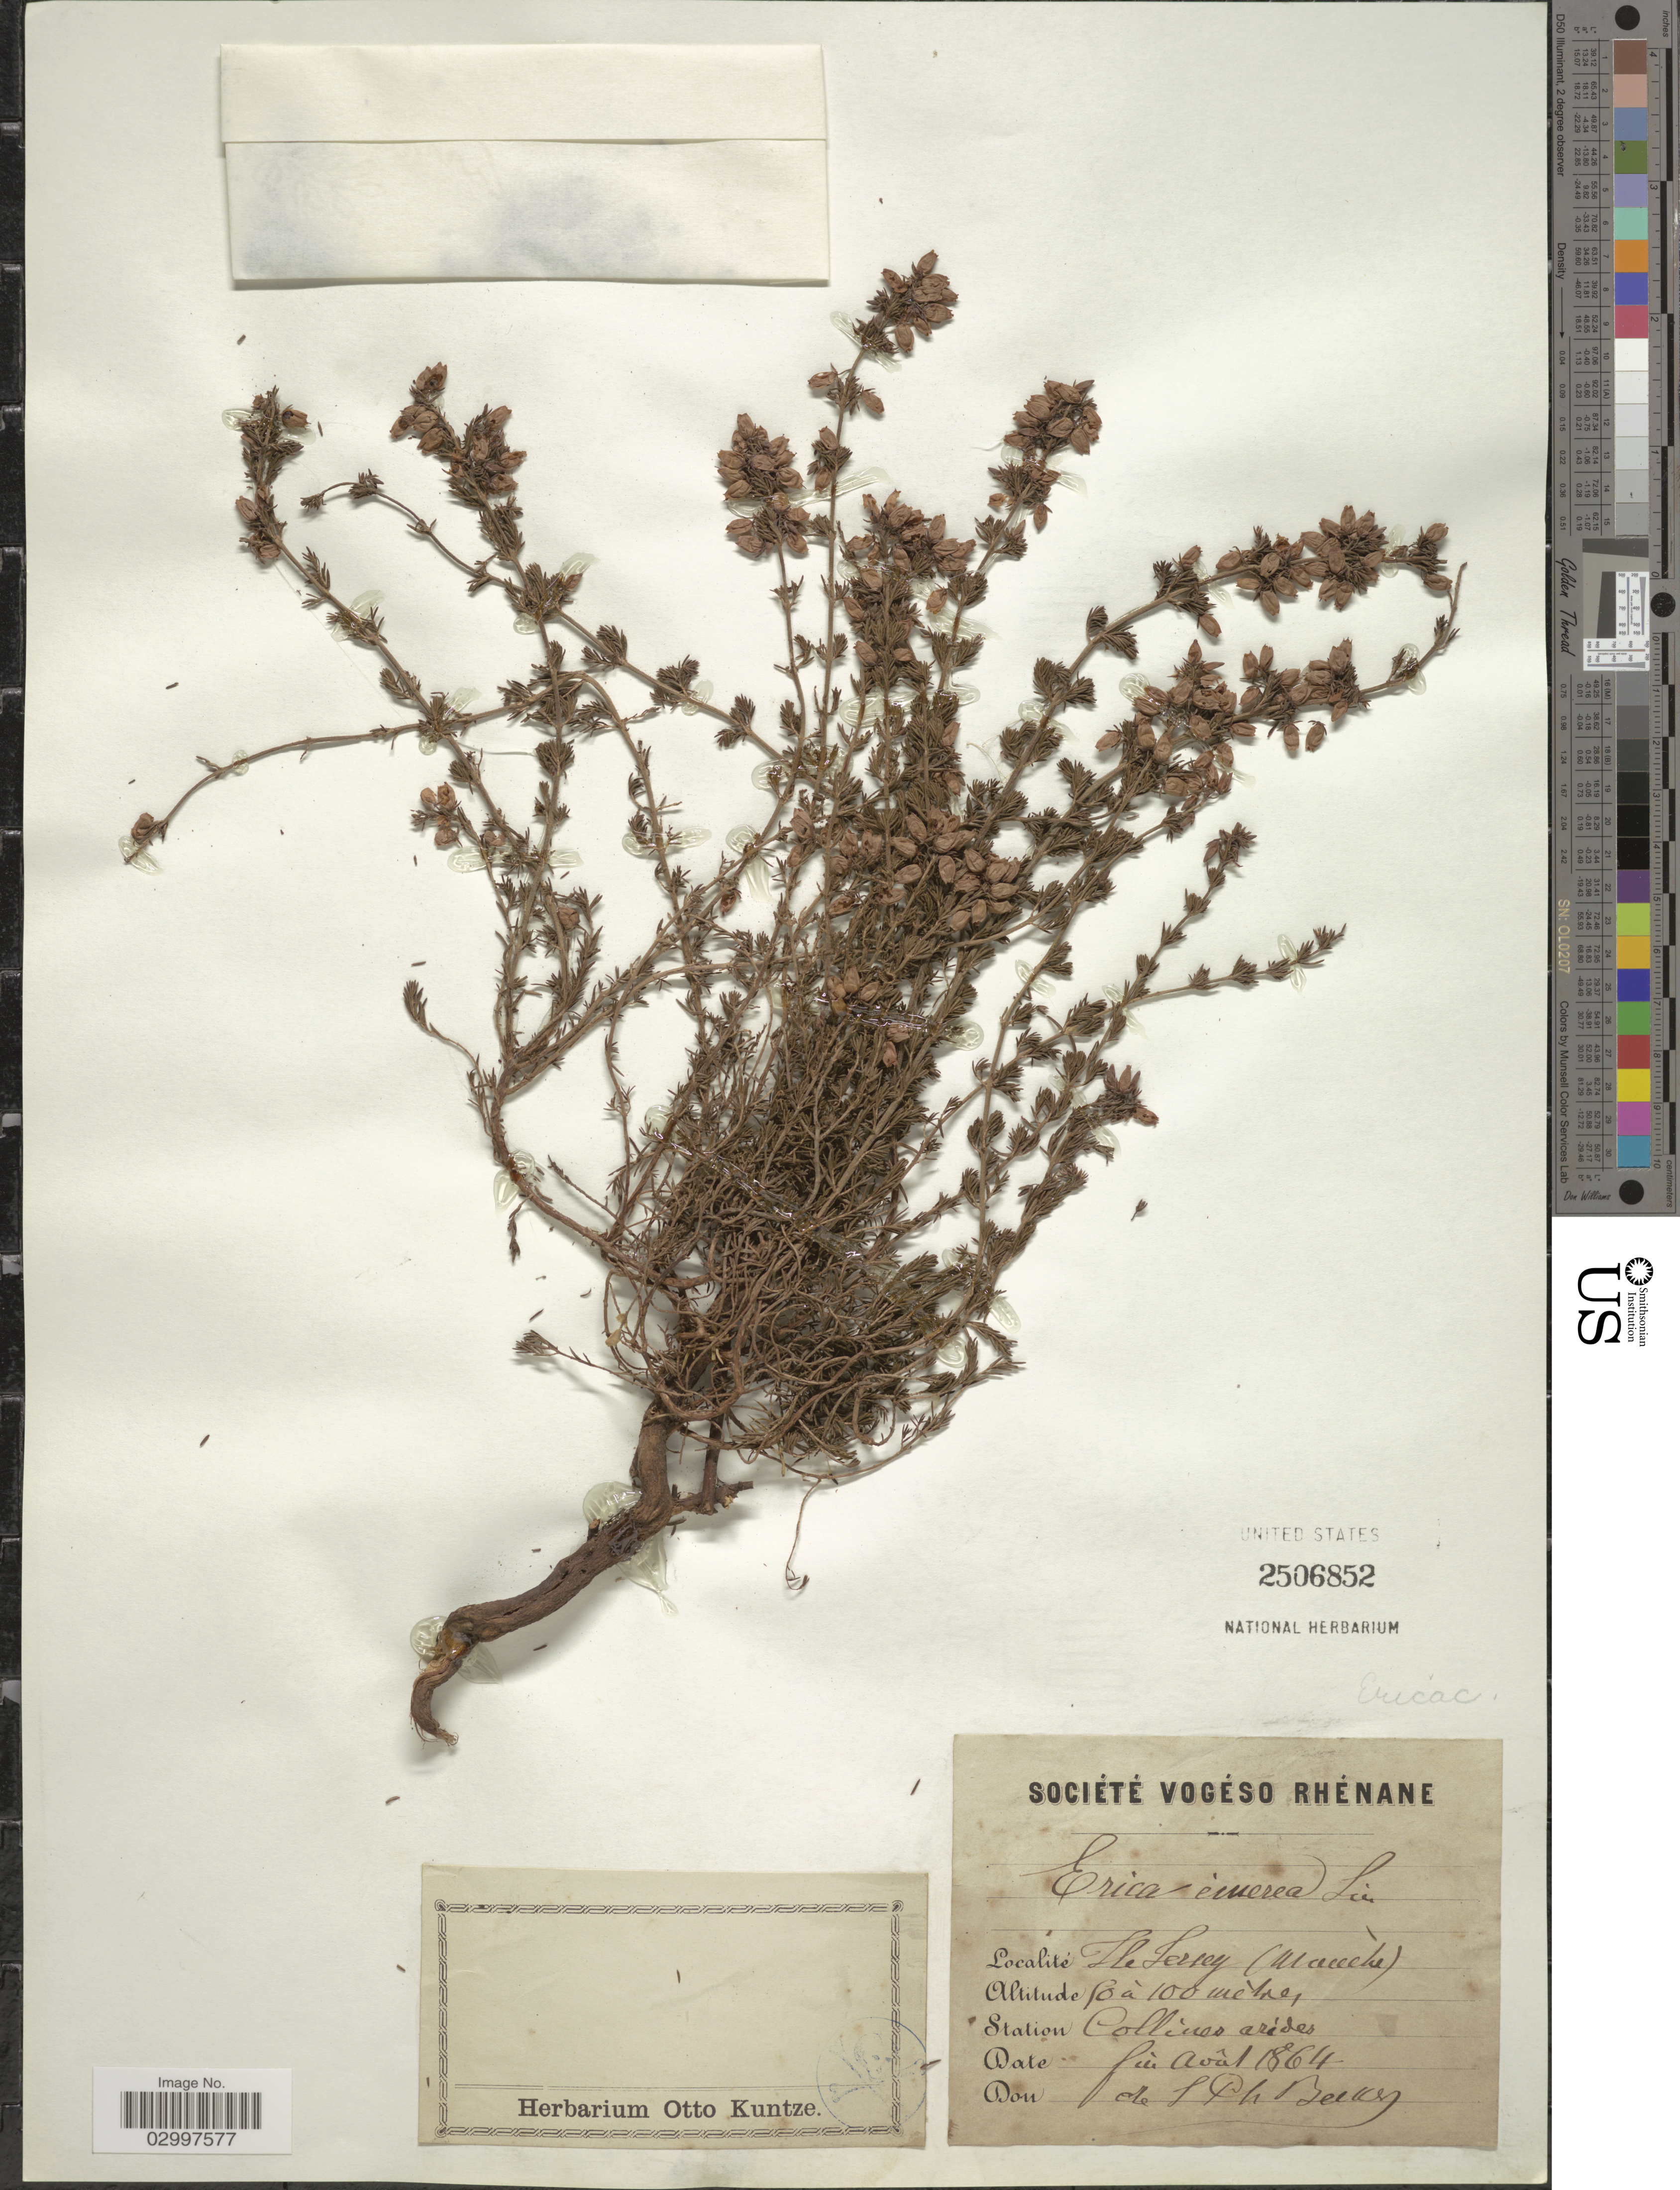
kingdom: Plantae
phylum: Tracheophyta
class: Magnoliopsida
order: Ericales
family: Ericaceae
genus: Erica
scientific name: Erica cinerea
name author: L.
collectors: S. Becker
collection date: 1864-08-04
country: United Kingdom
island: Jersey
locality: Ile Jersey (Mache).[[Channel Islands, Isle of Jersey]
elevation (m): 100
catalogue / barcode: US 2506852